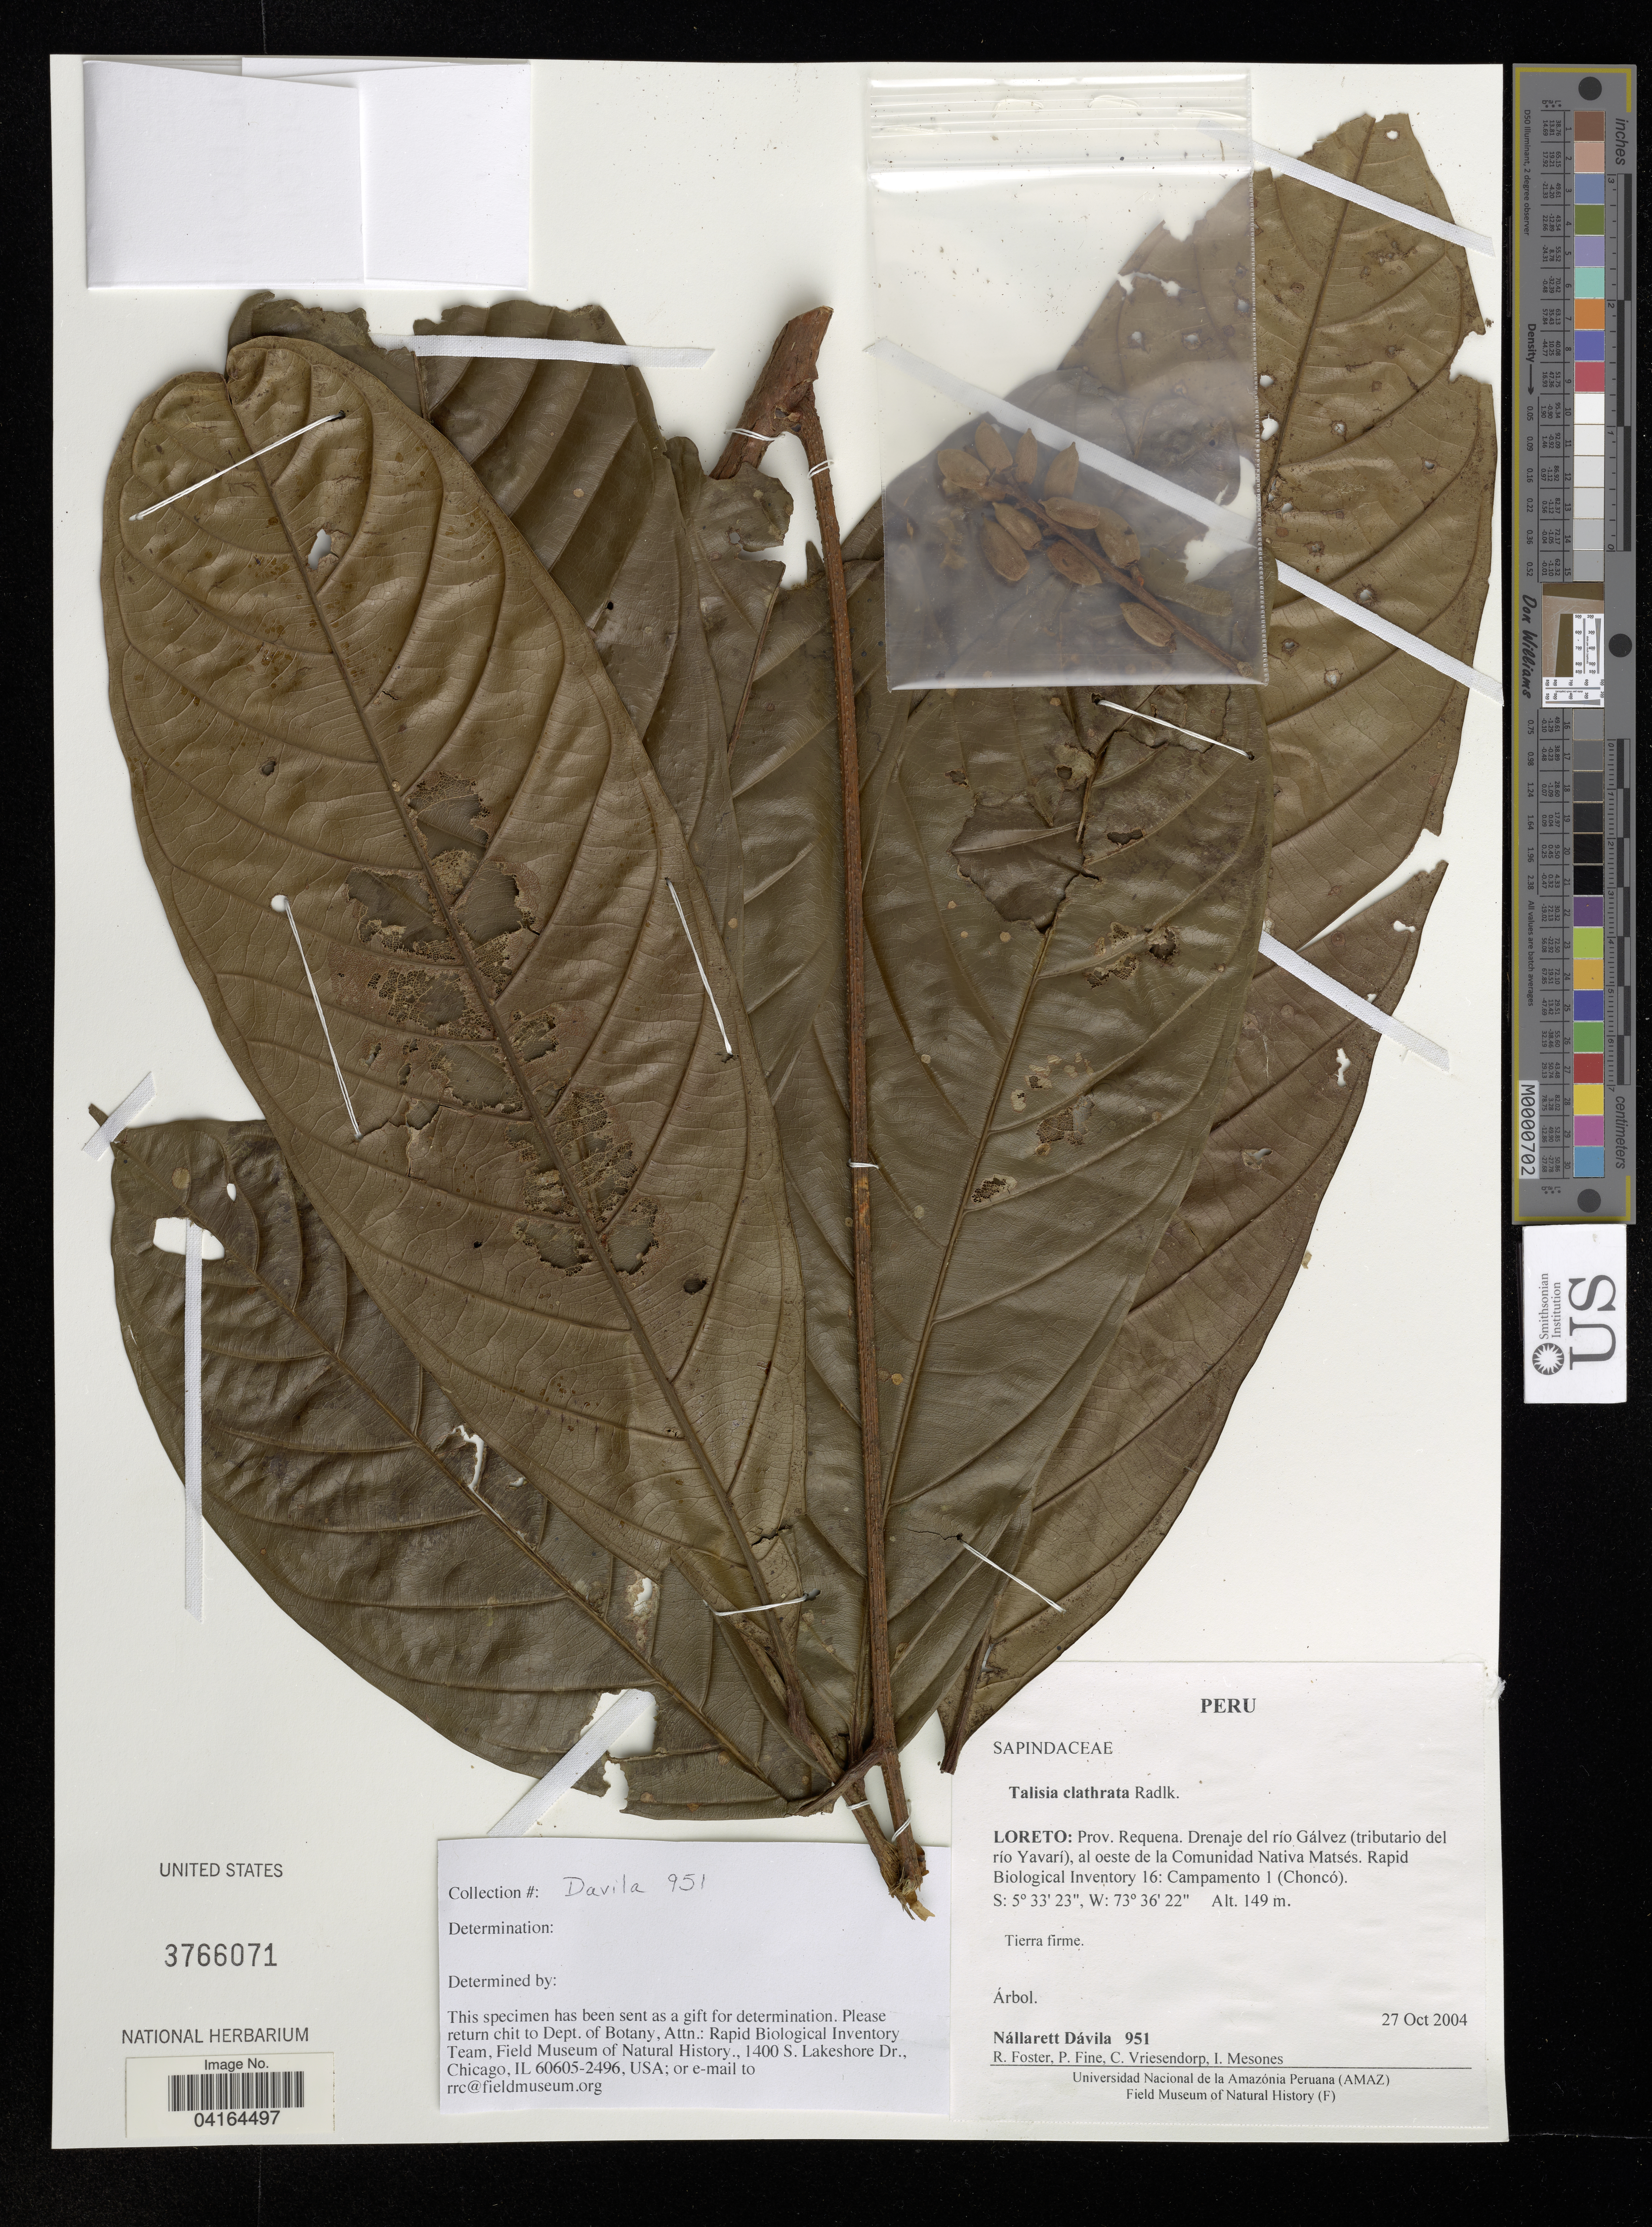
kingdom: Plantae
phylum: Tracheophyta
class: Magnoliopsida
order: Sapindales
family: Sapindaceae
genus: Talisia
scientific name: Talisia clathrata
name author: Radlk.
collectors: N. Dávila, R. Foster, P. V. Fine, C. Vriesendorp & I. Mesones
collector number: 951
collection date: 2004-10-27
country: Peru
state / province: Loreto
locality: Prov. Requena. Drenaje del río Gálvez (tributario del río Yavarí), al oeste de la Comunidad Nativa Matsés. Rapid Biological Inventory 16: Campamento 1 (Choncó).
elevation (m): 149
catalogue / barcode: US 3766071